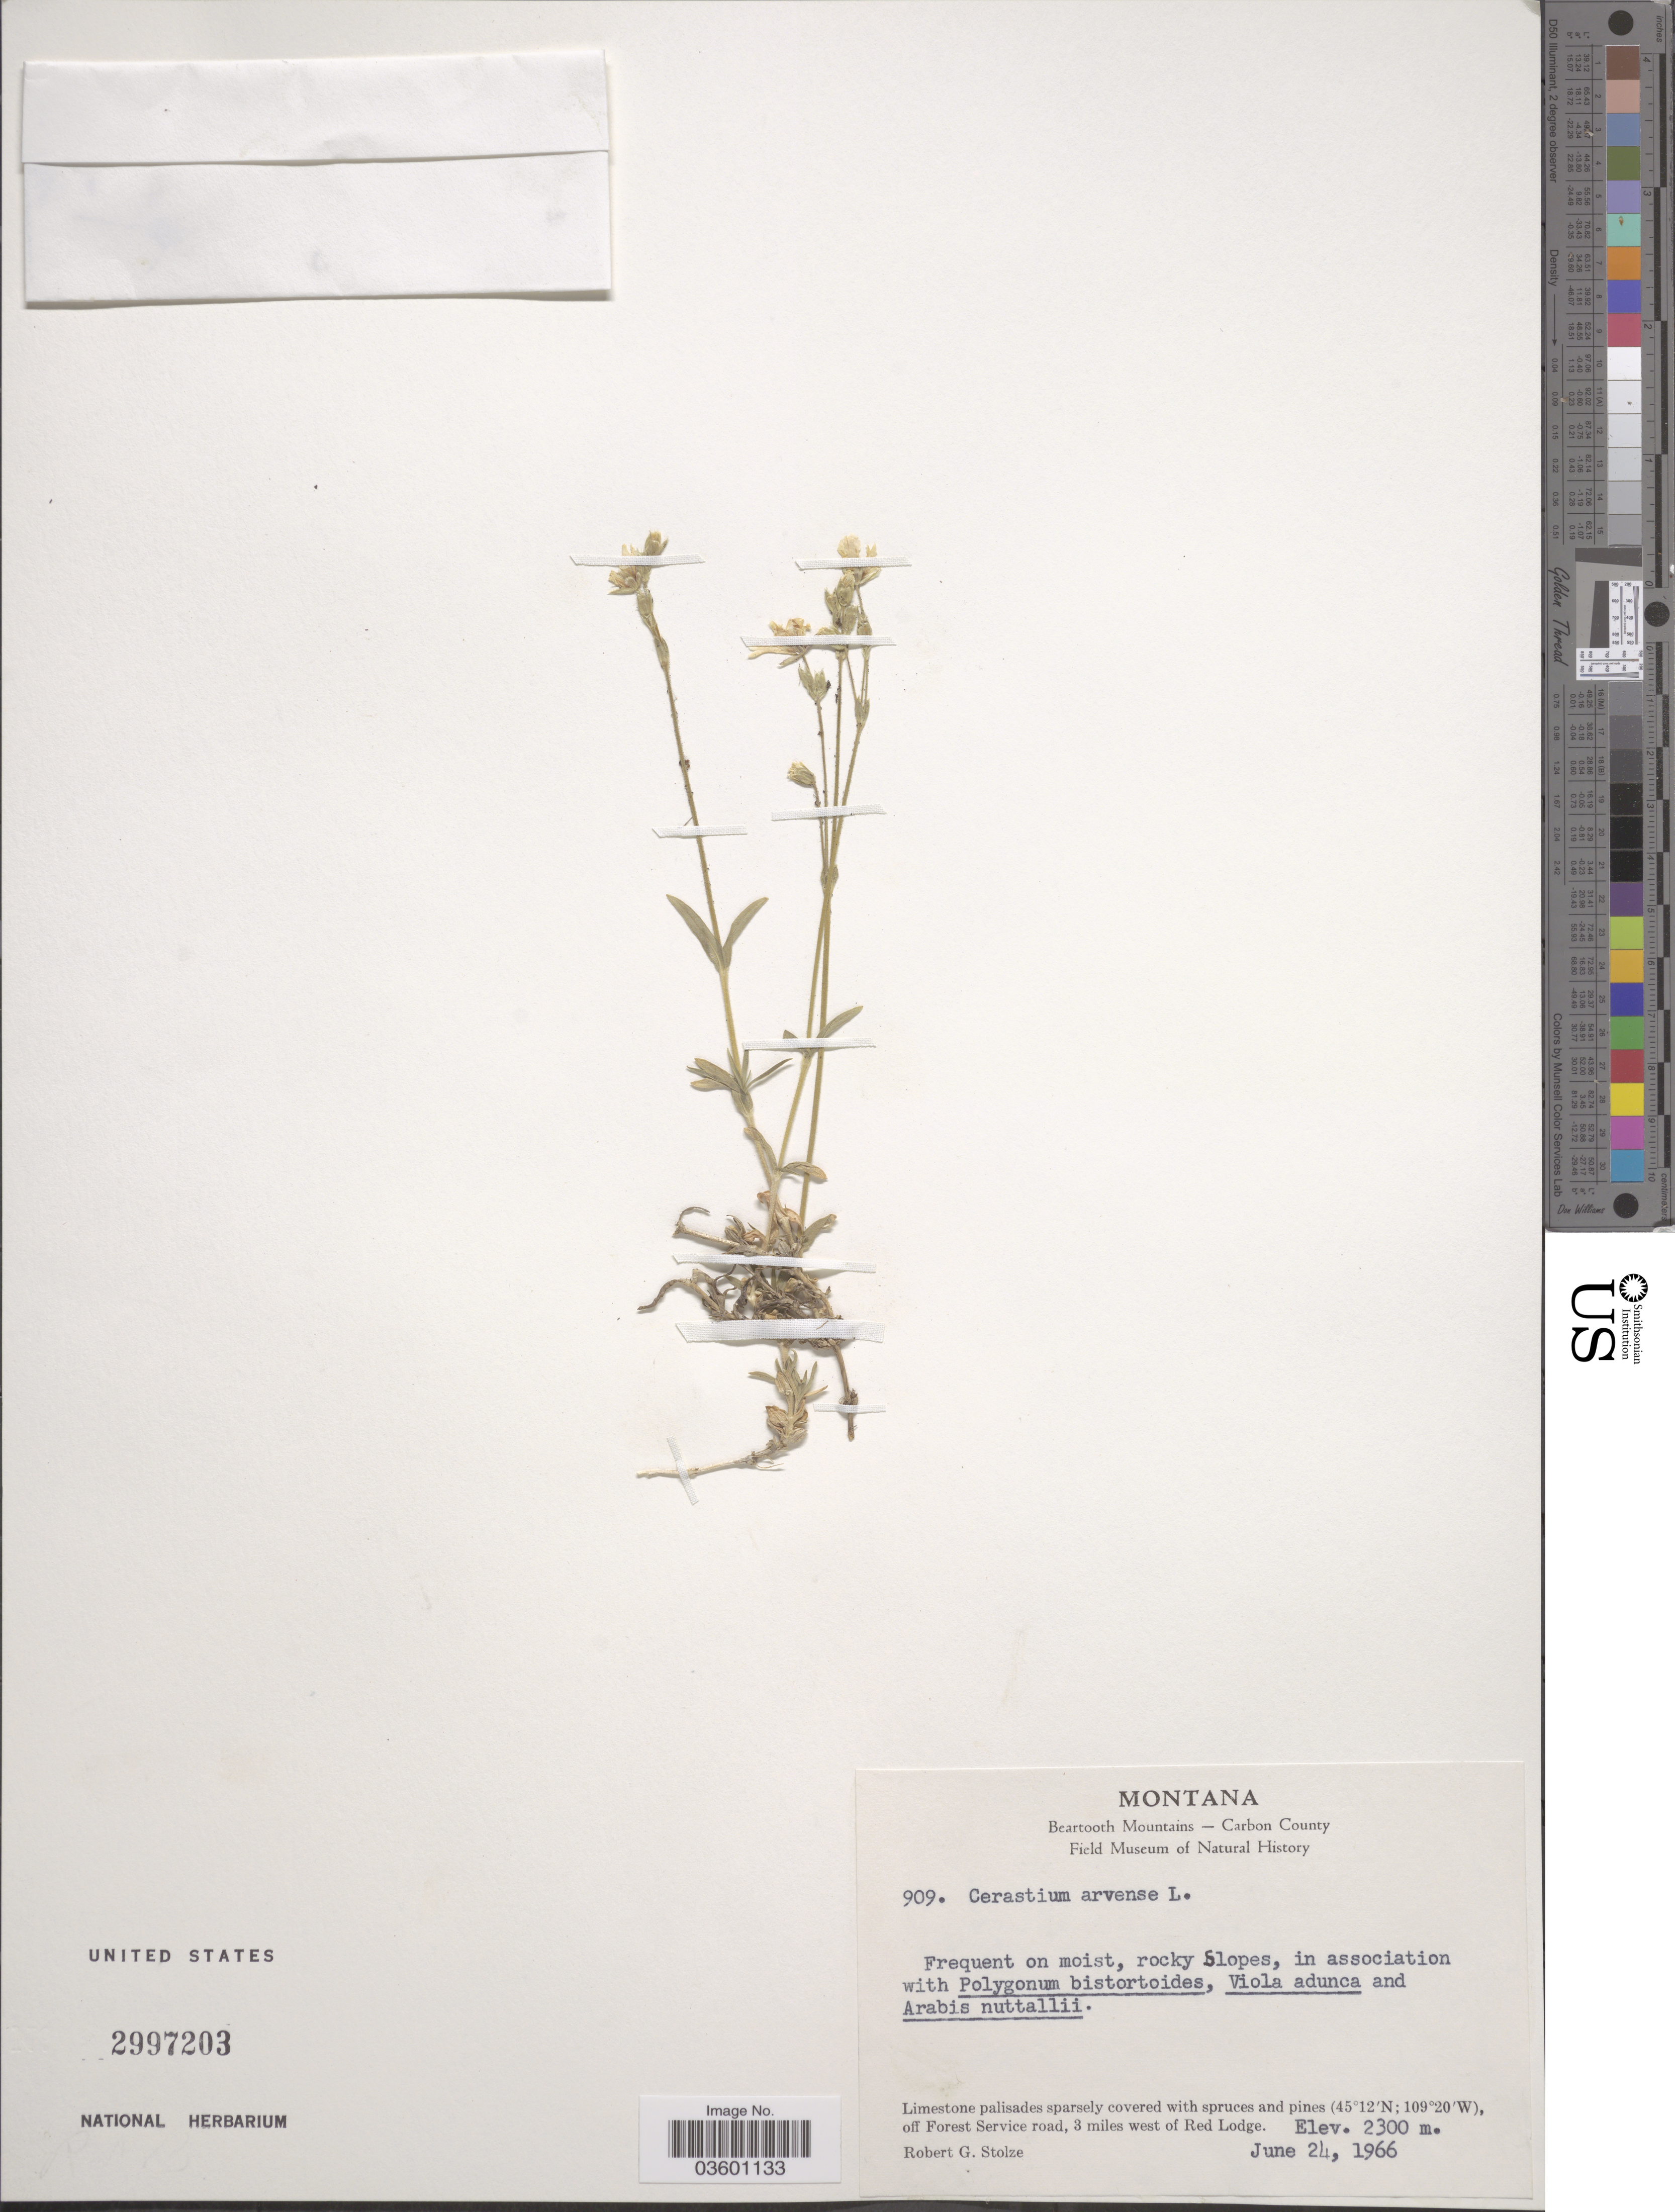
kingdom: Plantae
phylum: Tracheophyta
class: Magnoliopsida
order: Caryophyllales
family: Caryophyllaceae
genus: Cerastium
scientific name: Cerastium arvense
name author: L.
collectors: R. G. Stolze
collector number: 909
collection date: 1966-06-24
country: United States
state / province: Montana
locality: Beartooth Mountains - Carbon County. Off Forest Service road, 3 miles west of Red Lodge.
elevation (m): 2300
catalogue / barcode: US 2997203